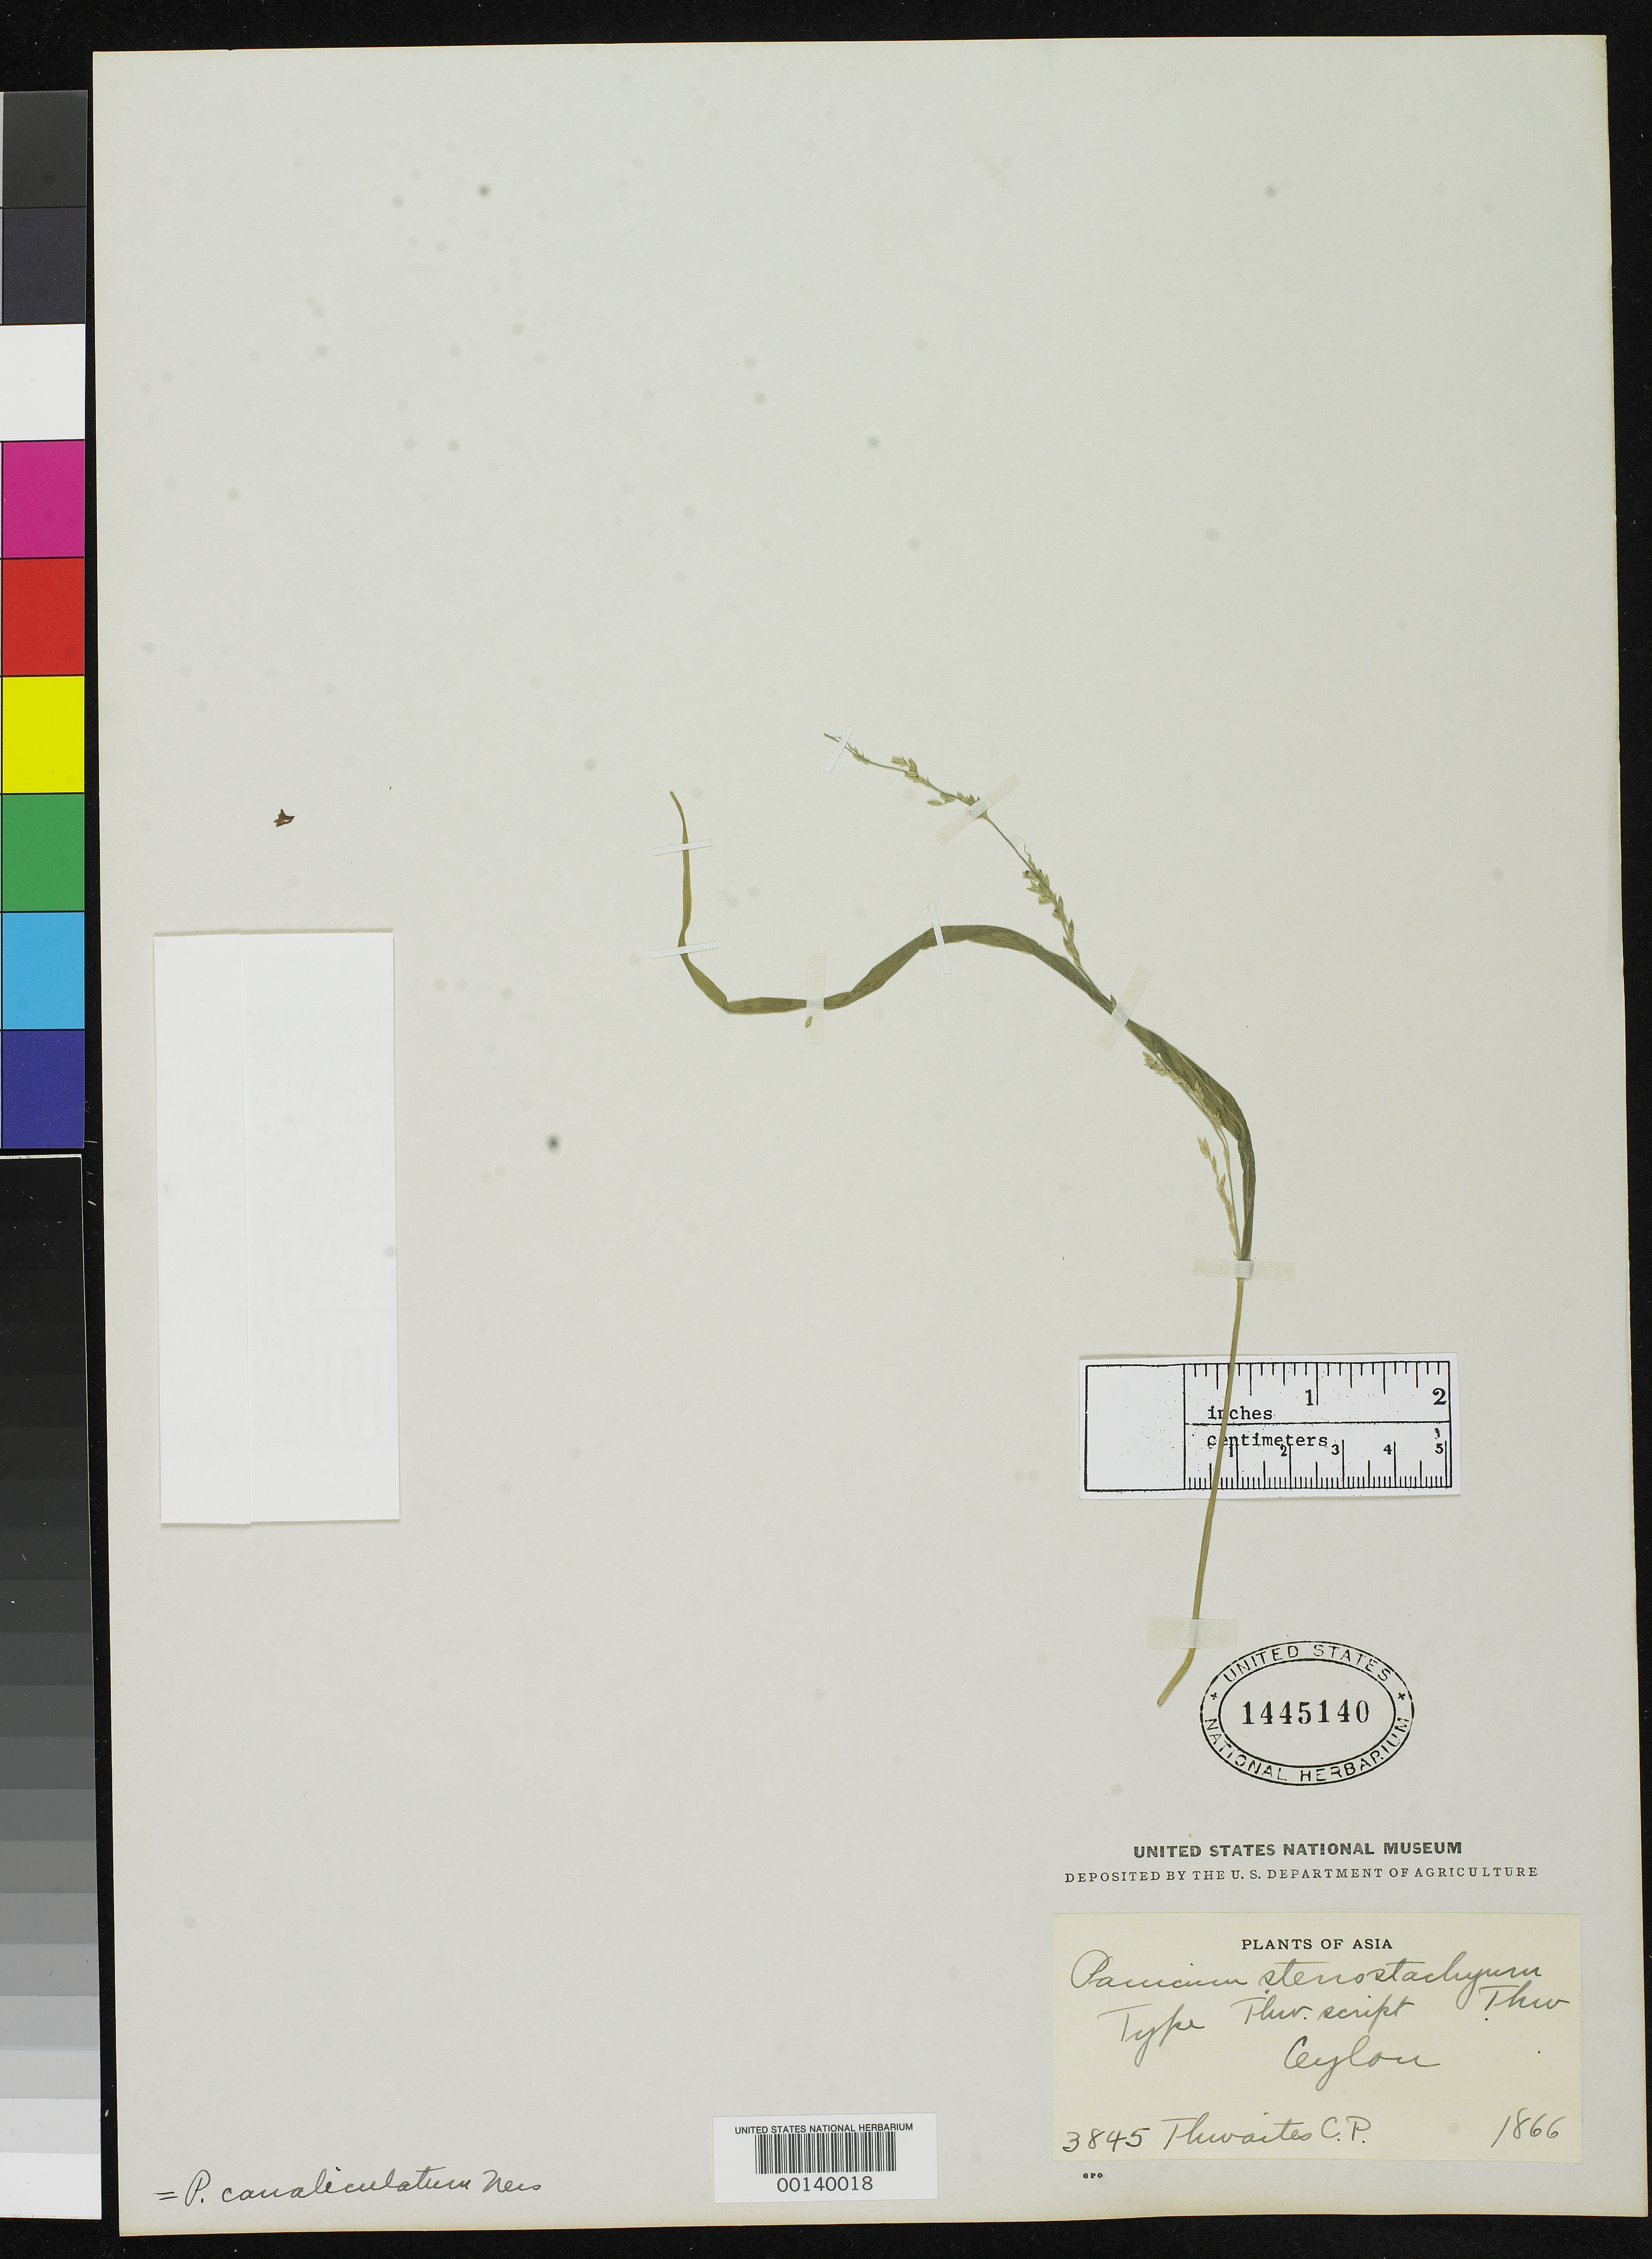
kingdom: Plantae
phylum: Tracheophyta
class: Liliopsida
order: Poales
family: Poaceae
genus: Panicum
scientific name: Panicum stenostachyum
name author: Thwaites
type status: Type Fragment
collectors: G. H. K. Thwaites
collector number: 3845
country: Sri Lanka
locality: "Ceylon"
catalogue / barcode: US 1445140